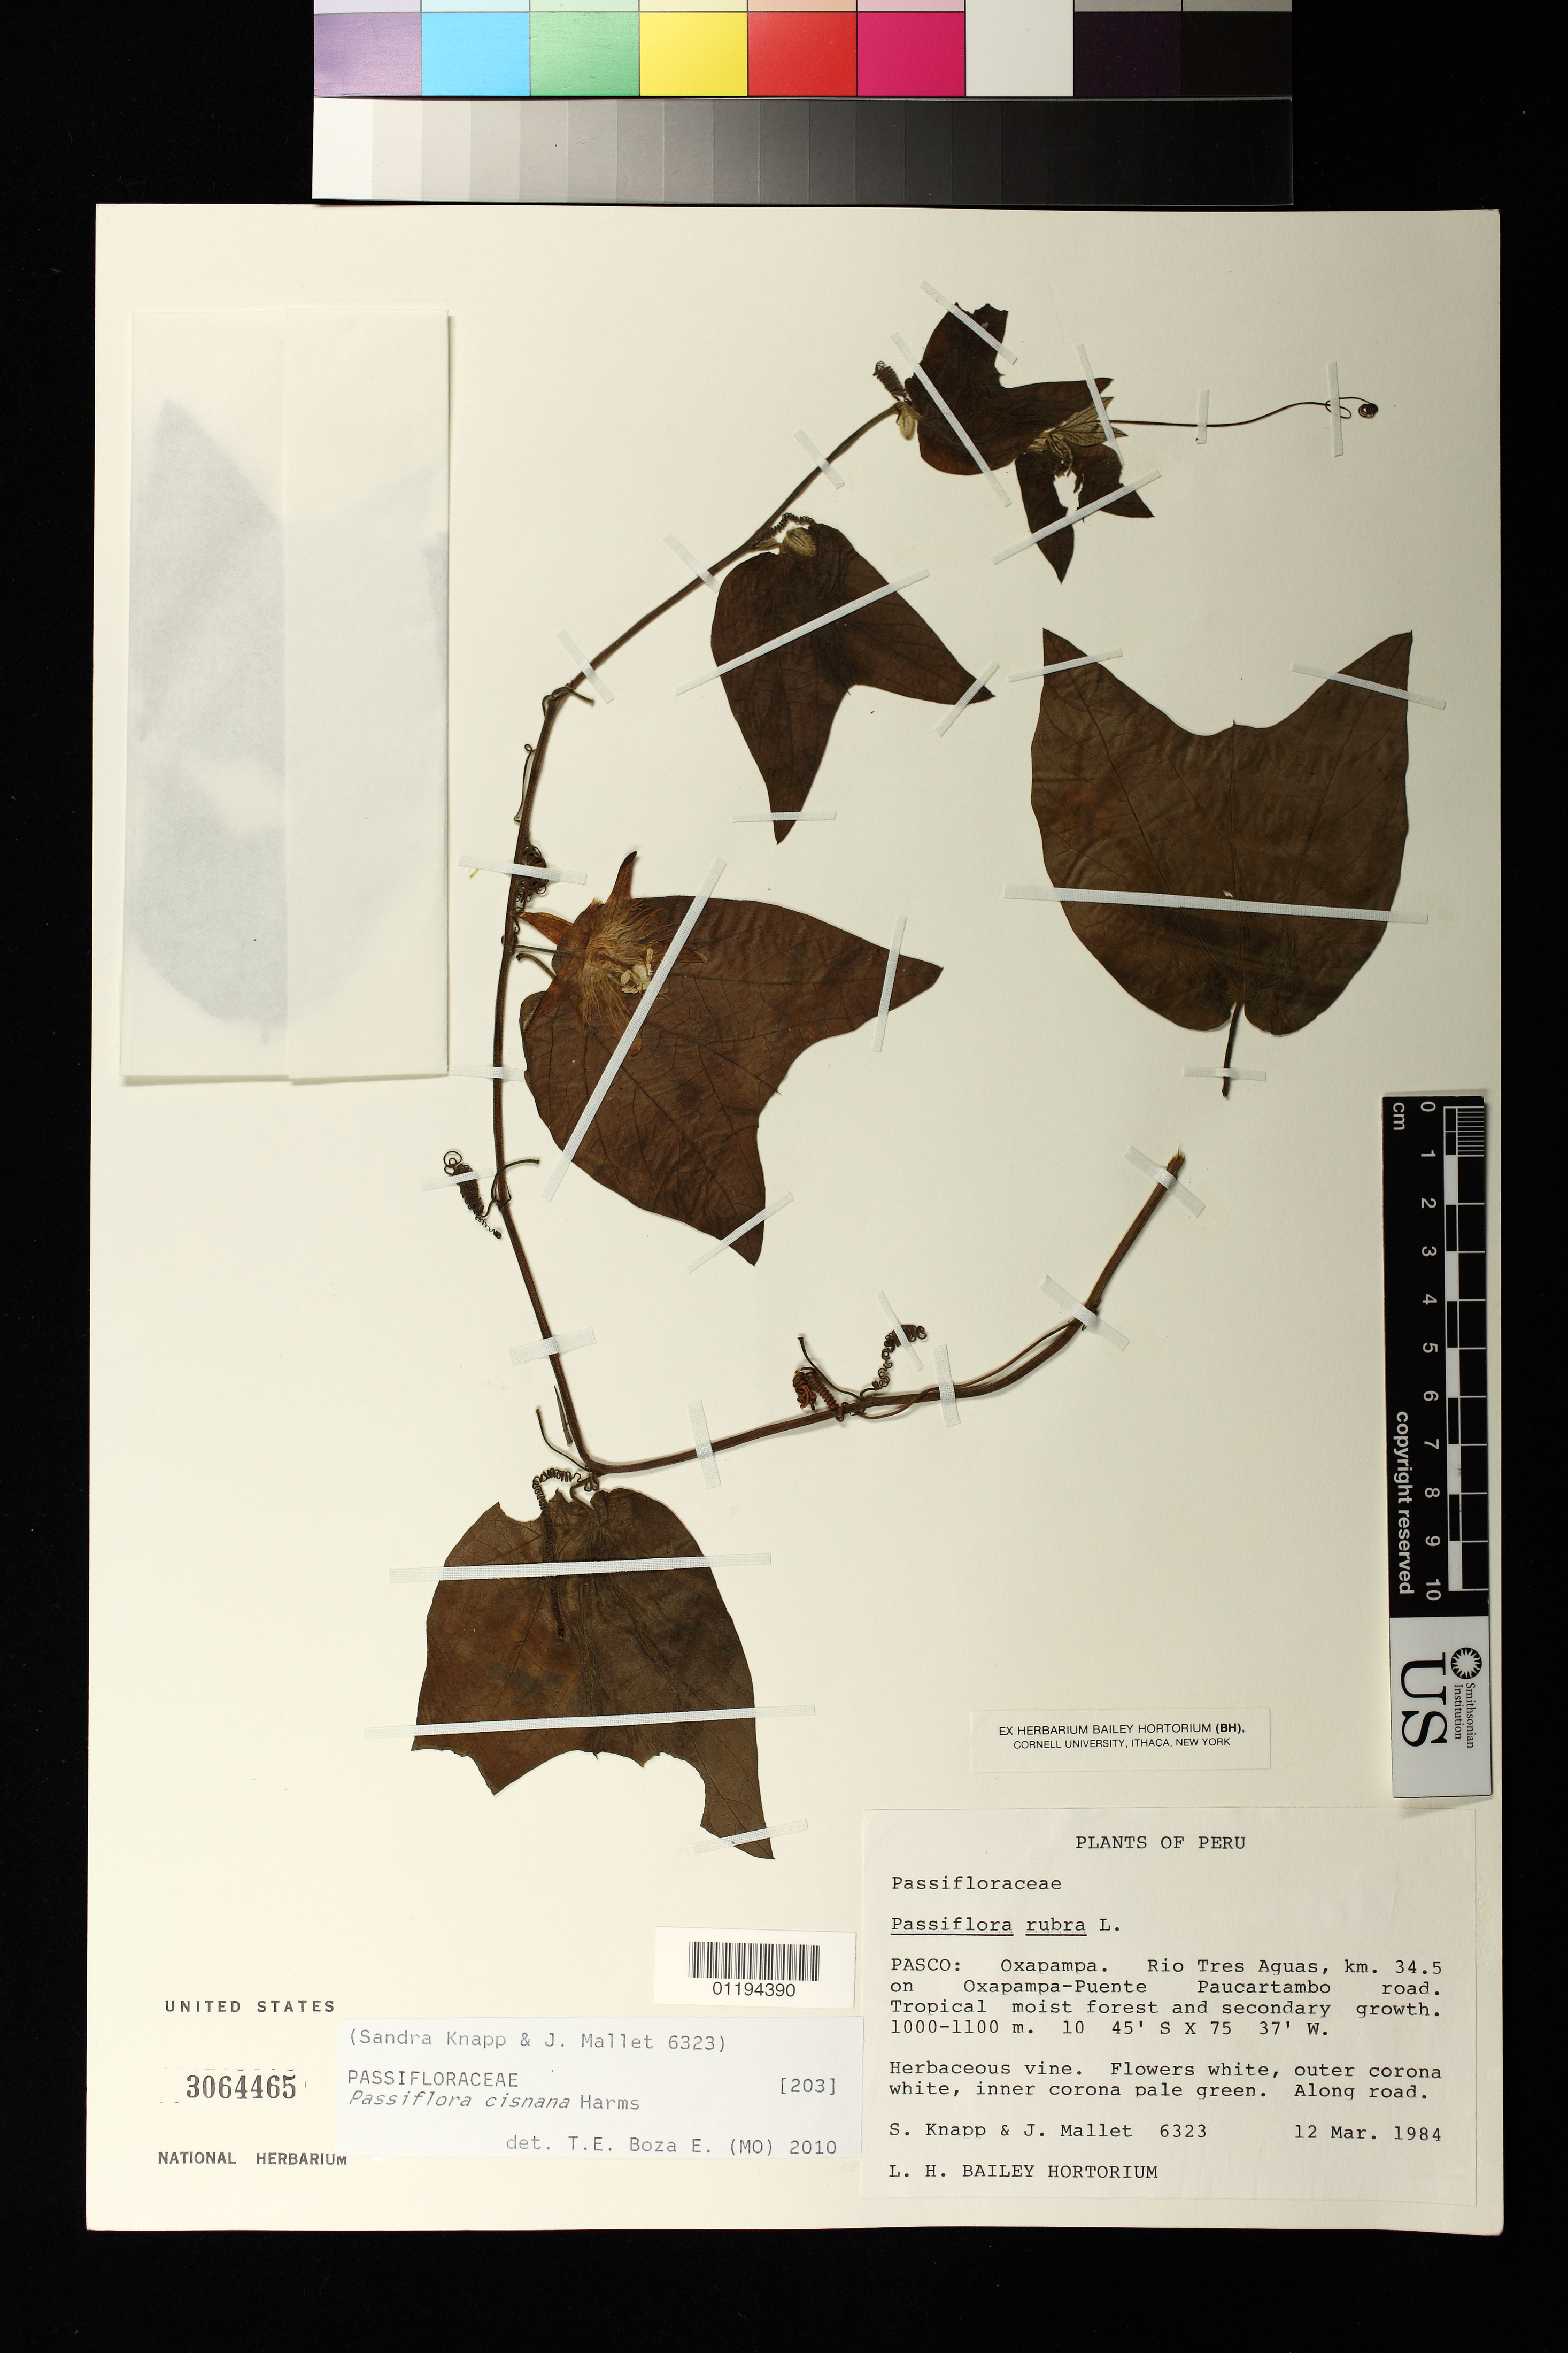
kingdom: Plantae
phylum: Tracheophyta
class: Magnoliopsida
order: Malpighiales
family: Passifloraceae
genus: Passiflora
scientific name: Passiflora cisnana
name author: Harms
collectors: S. Knapp & J. Mallett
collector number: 6323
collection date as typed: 03 Dec 1984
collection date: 1984-12-03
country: Peru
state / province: Pasco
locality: PASCO: Oxapampa. Rio Tres Aguas, km. 34.5 on Oxapampa-Puente Paucartambo road.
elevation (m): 1000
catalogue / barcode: US 3064465